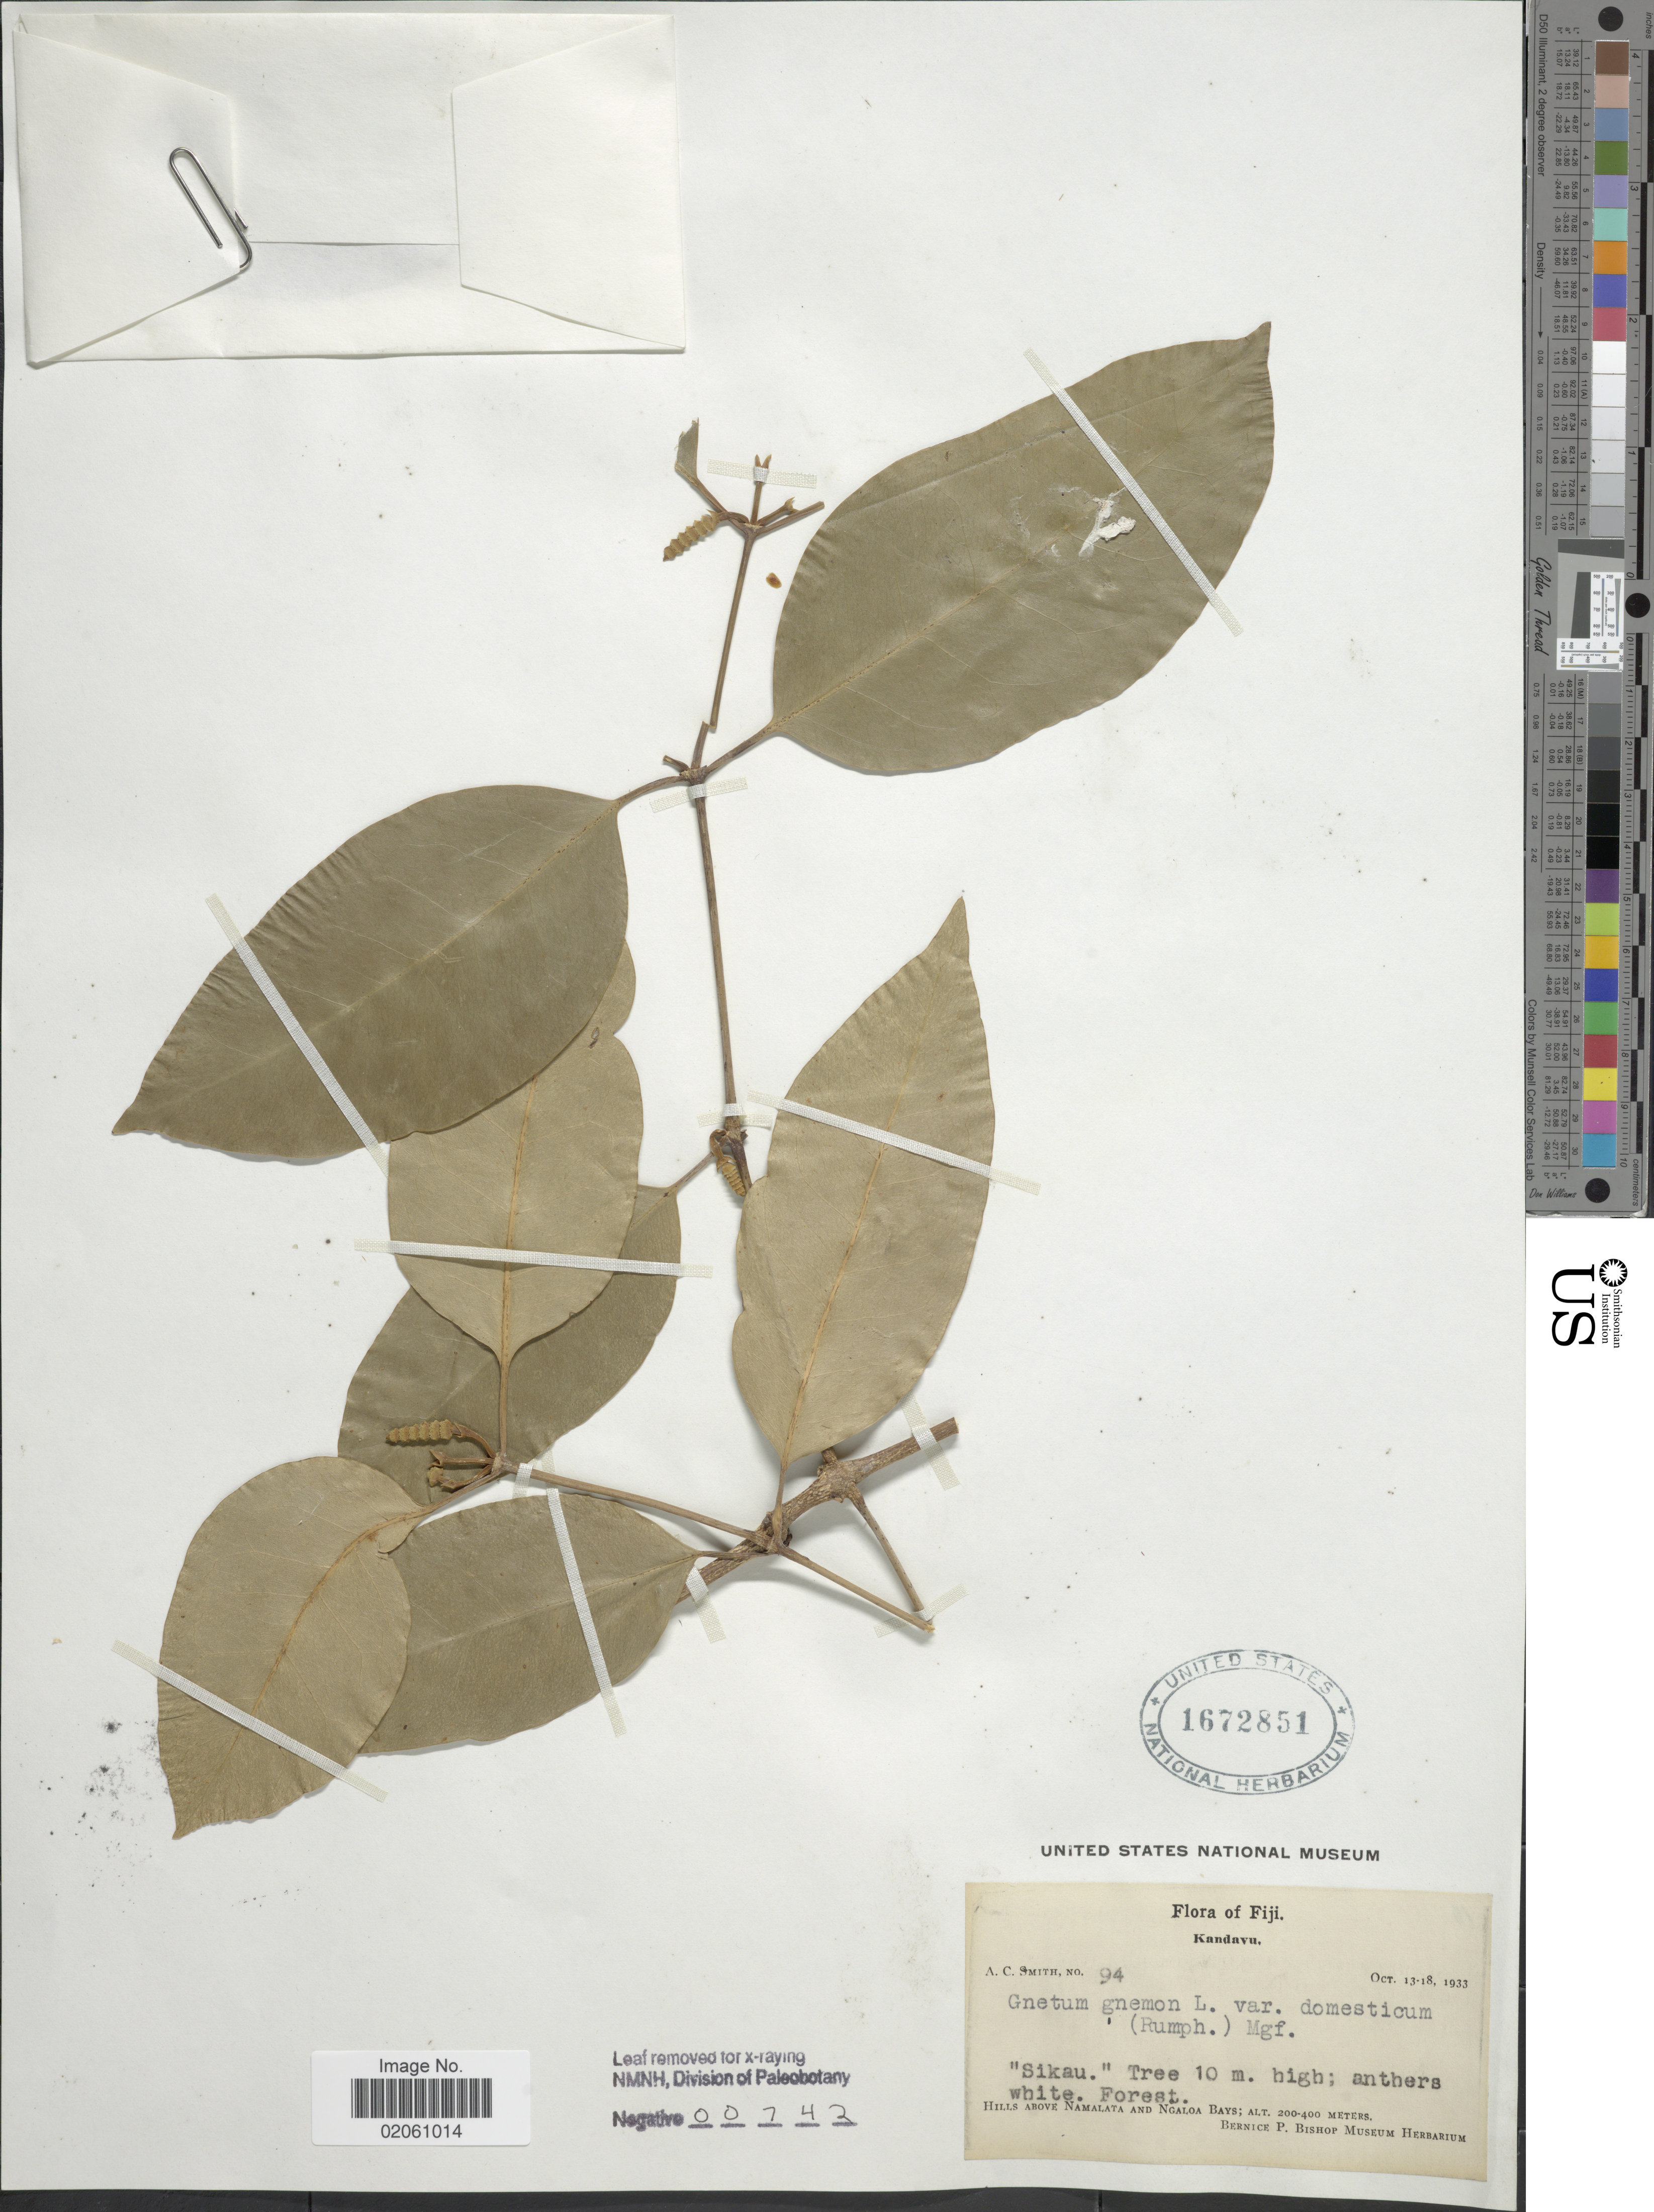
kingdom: Plantae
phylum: Tracheophyta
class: Gnetopsida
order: Gnetales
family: Gnetaceae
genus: Gnetum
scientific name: Gnetum gnemon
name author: L.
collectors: A. C. Smith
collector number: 94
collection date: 1933-10-13/1933-10-18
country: Fiji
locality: Kandavu, Forest, Hills above Namalata and Ngaloa Bays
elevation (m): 200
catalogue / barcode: US 1672851